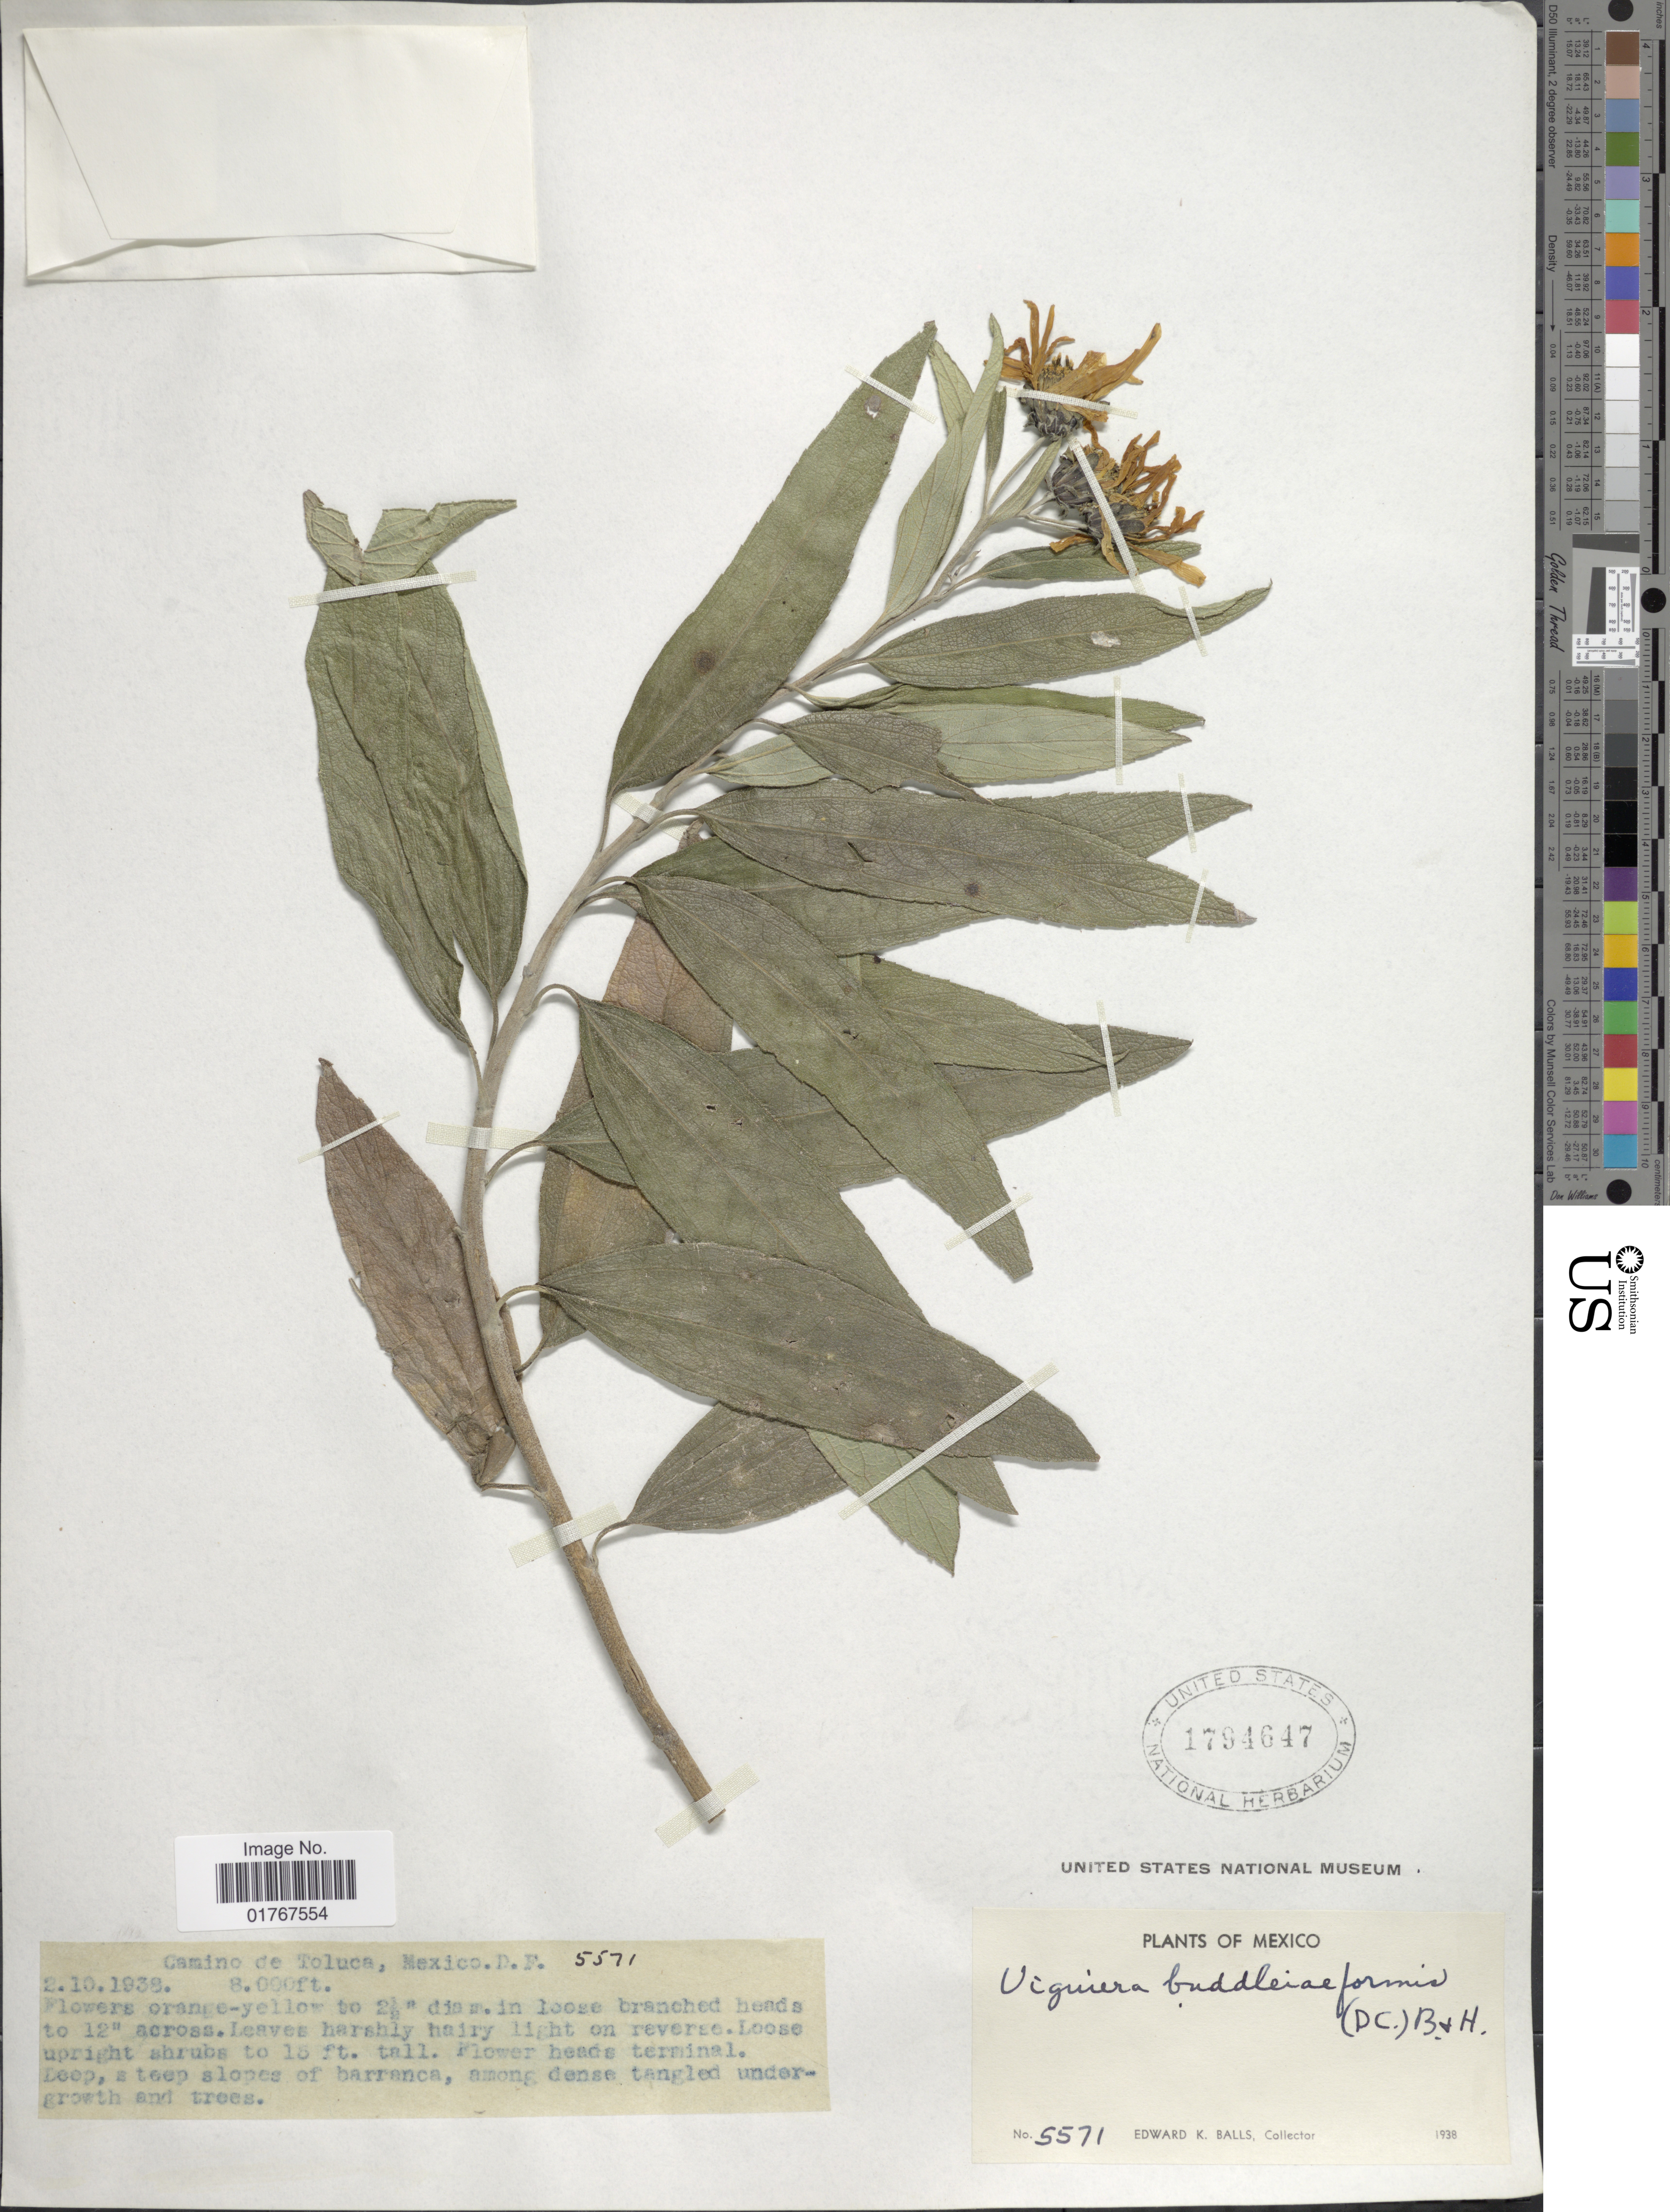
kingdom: Plantae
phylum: Tracheophyta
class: Magnoliopsida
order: Asterales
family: Asteraceae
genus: Viguiera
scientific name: Viguiera buddleiaformis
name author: (DC.) Benth. & Hook.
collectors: E. K. Balls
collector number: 5571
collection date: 1938-10-02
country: Mexico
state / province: Distrito Federal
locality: Camino de Toluca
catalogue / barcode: US 1794647